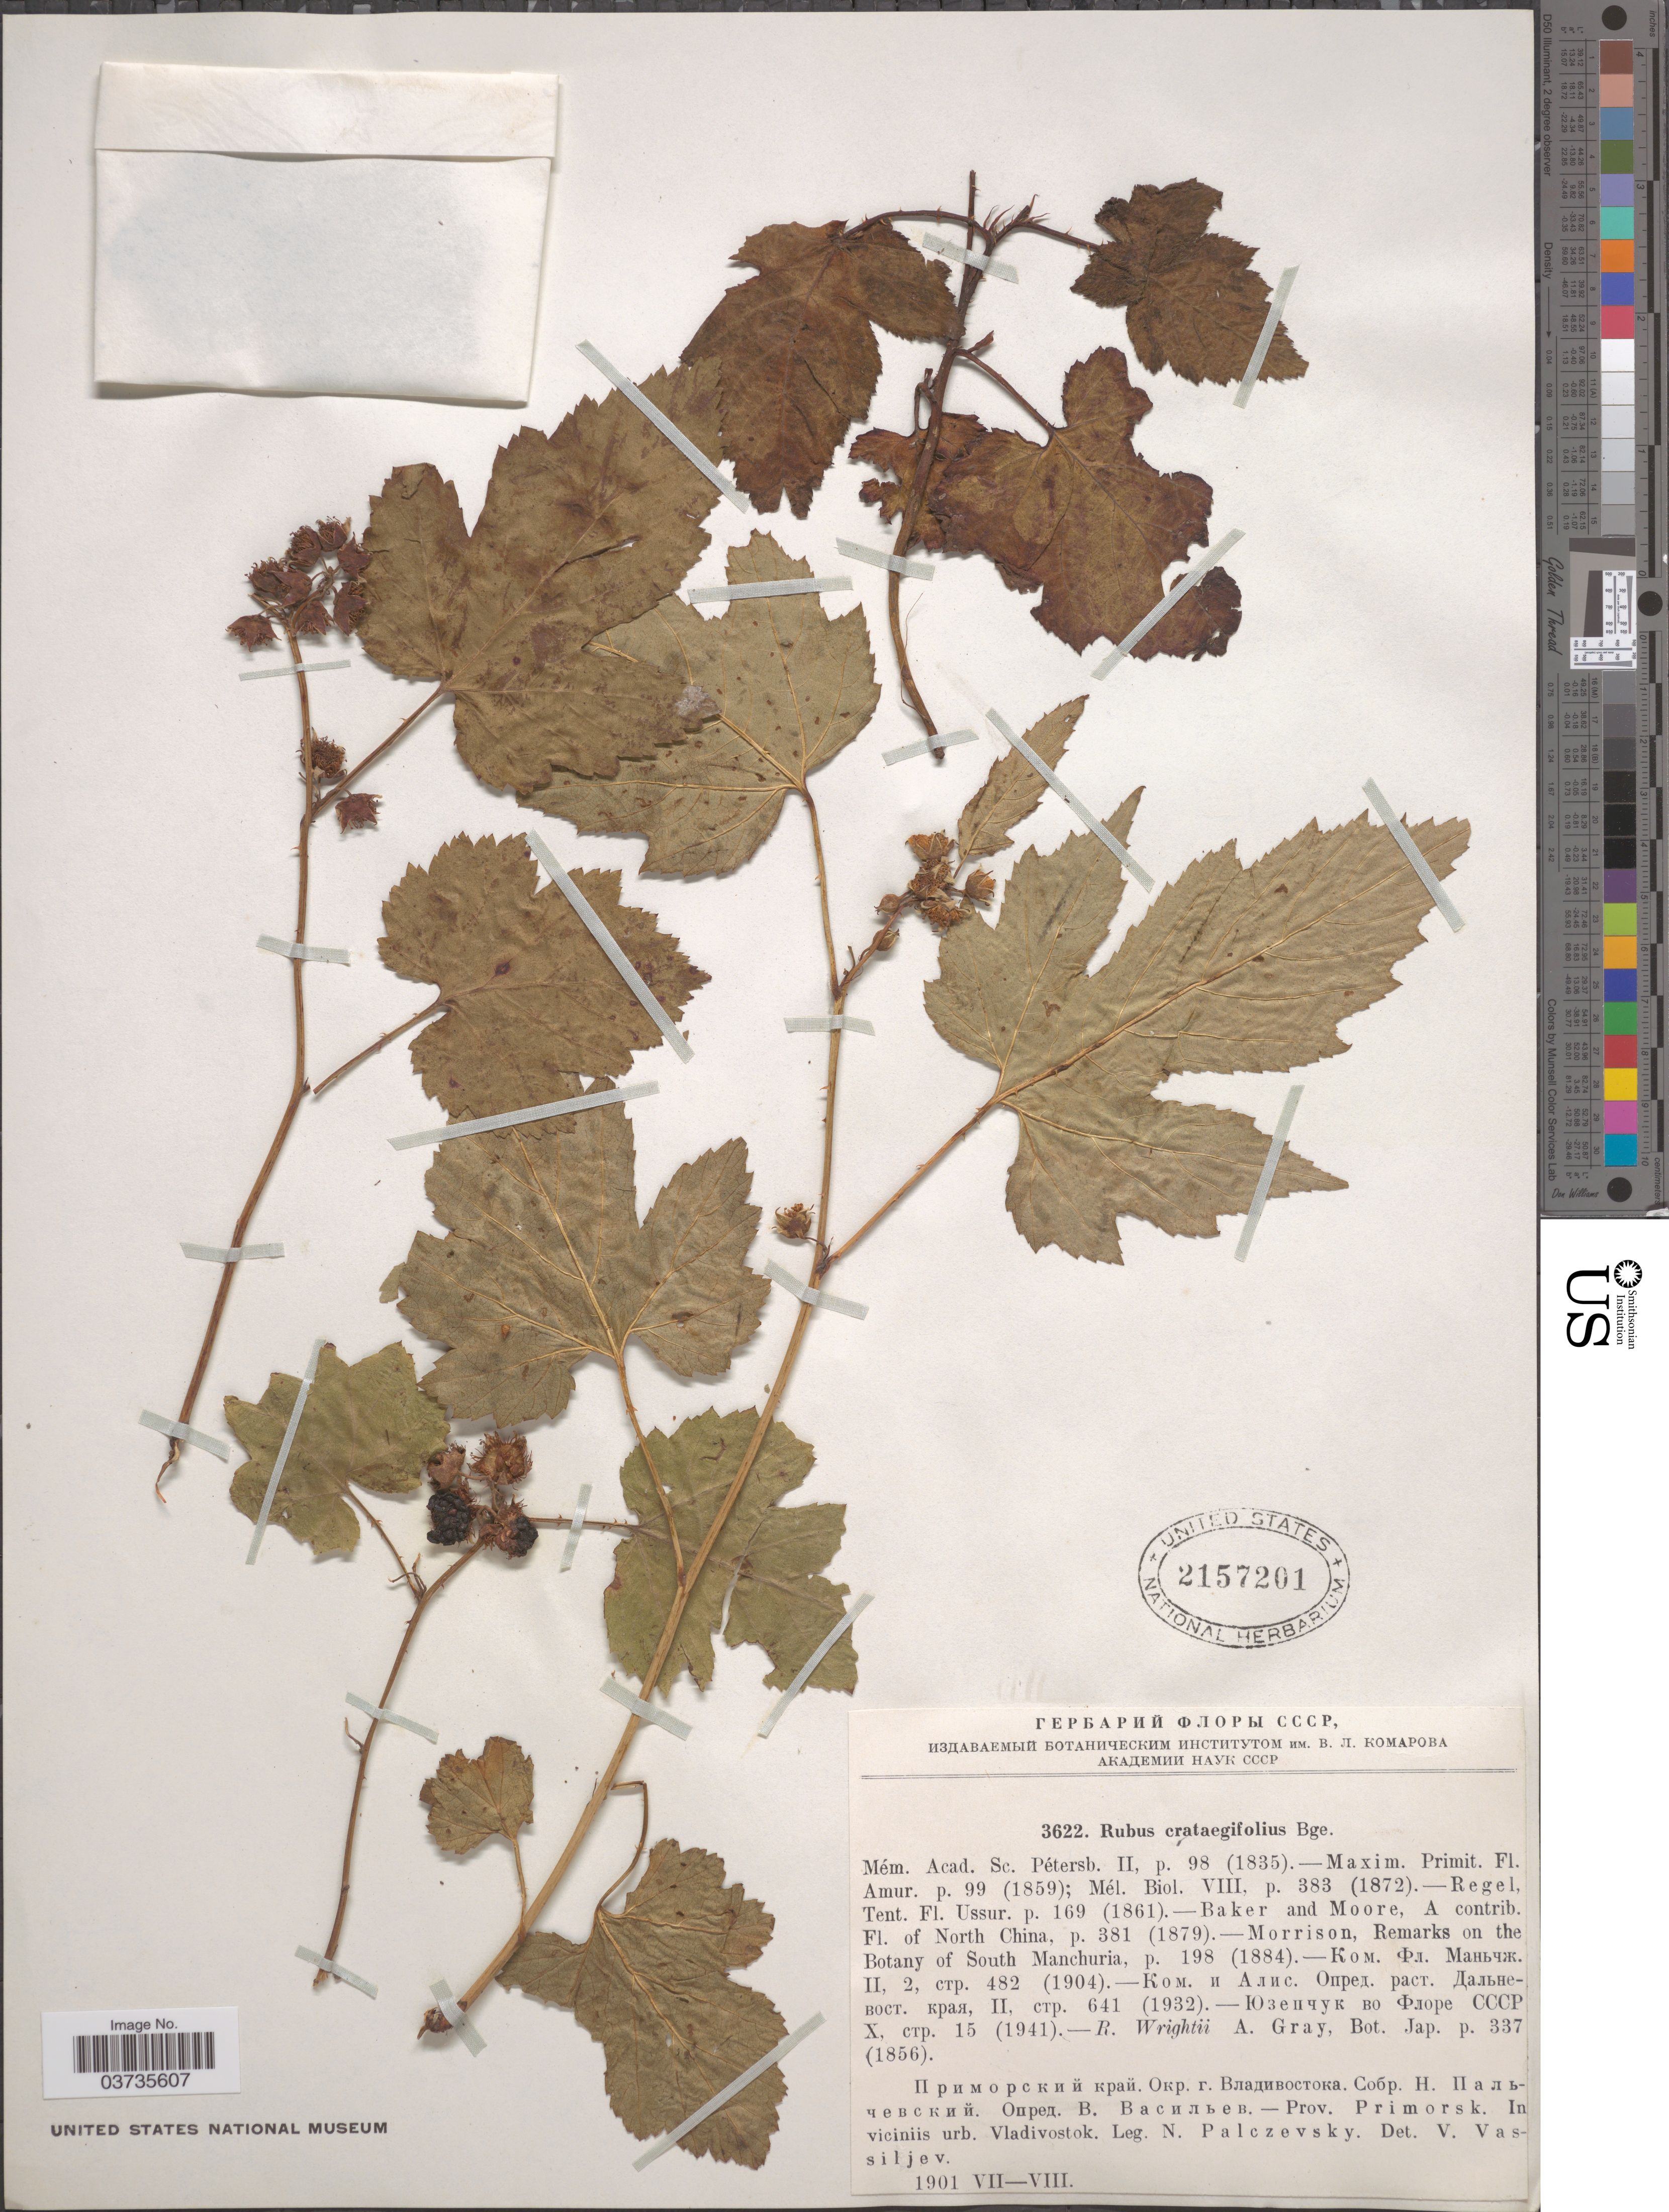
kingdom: Plantae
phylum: Tracheophyta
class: Magnoliopsida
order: Rosales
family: Rosaceae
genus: Rubus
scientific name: Rubus crataegifolius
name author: Bunge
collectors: N. Palczevsky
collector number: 3622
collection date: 1901-07/1901-08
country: Russian Federation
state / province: Primorsky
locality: Prov. Primorsk. In viciniis urb. Vladivostok.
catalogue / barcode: US 2157201